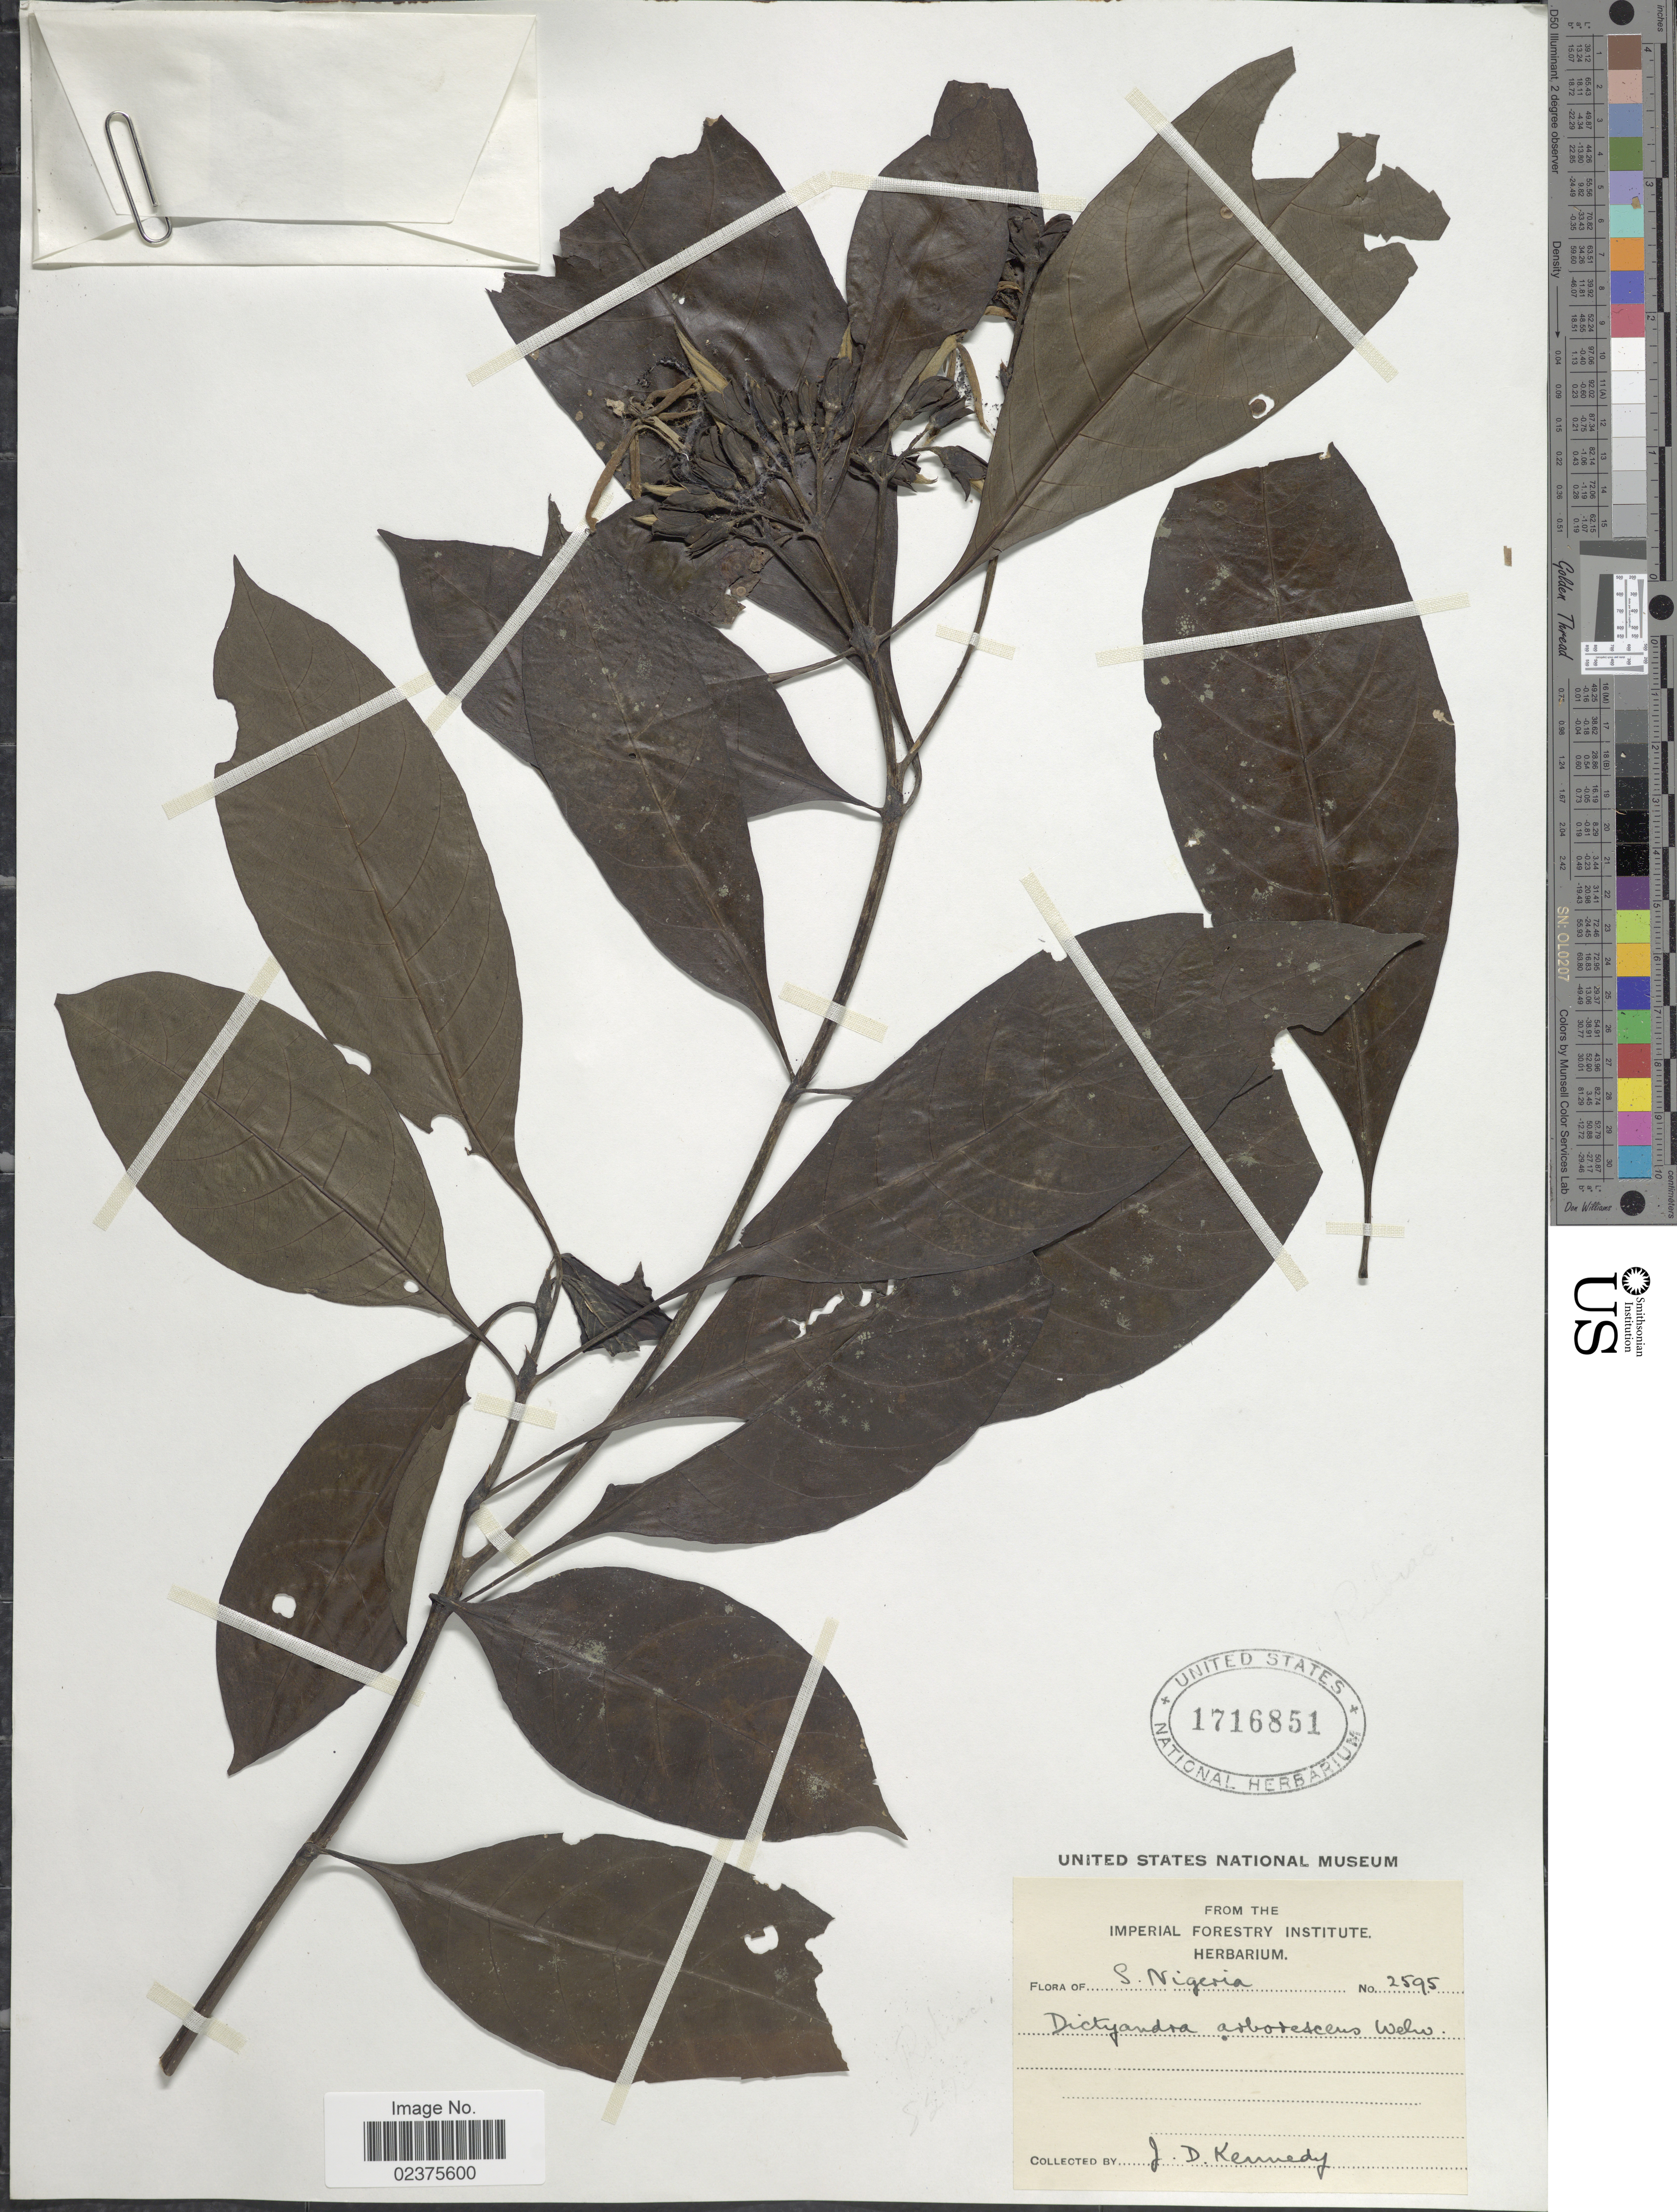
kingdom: Plantae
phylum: Tracheophyta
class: Magnoliopsida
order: Gentianales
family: Rubiaceae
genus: Dictyandra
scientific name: Dictyandra arborescens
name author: Welw. ex Hook. f.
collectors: J. D. Kennedy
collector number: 2595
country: Nigeria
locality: S. Nigeria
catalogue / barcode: US 1716851